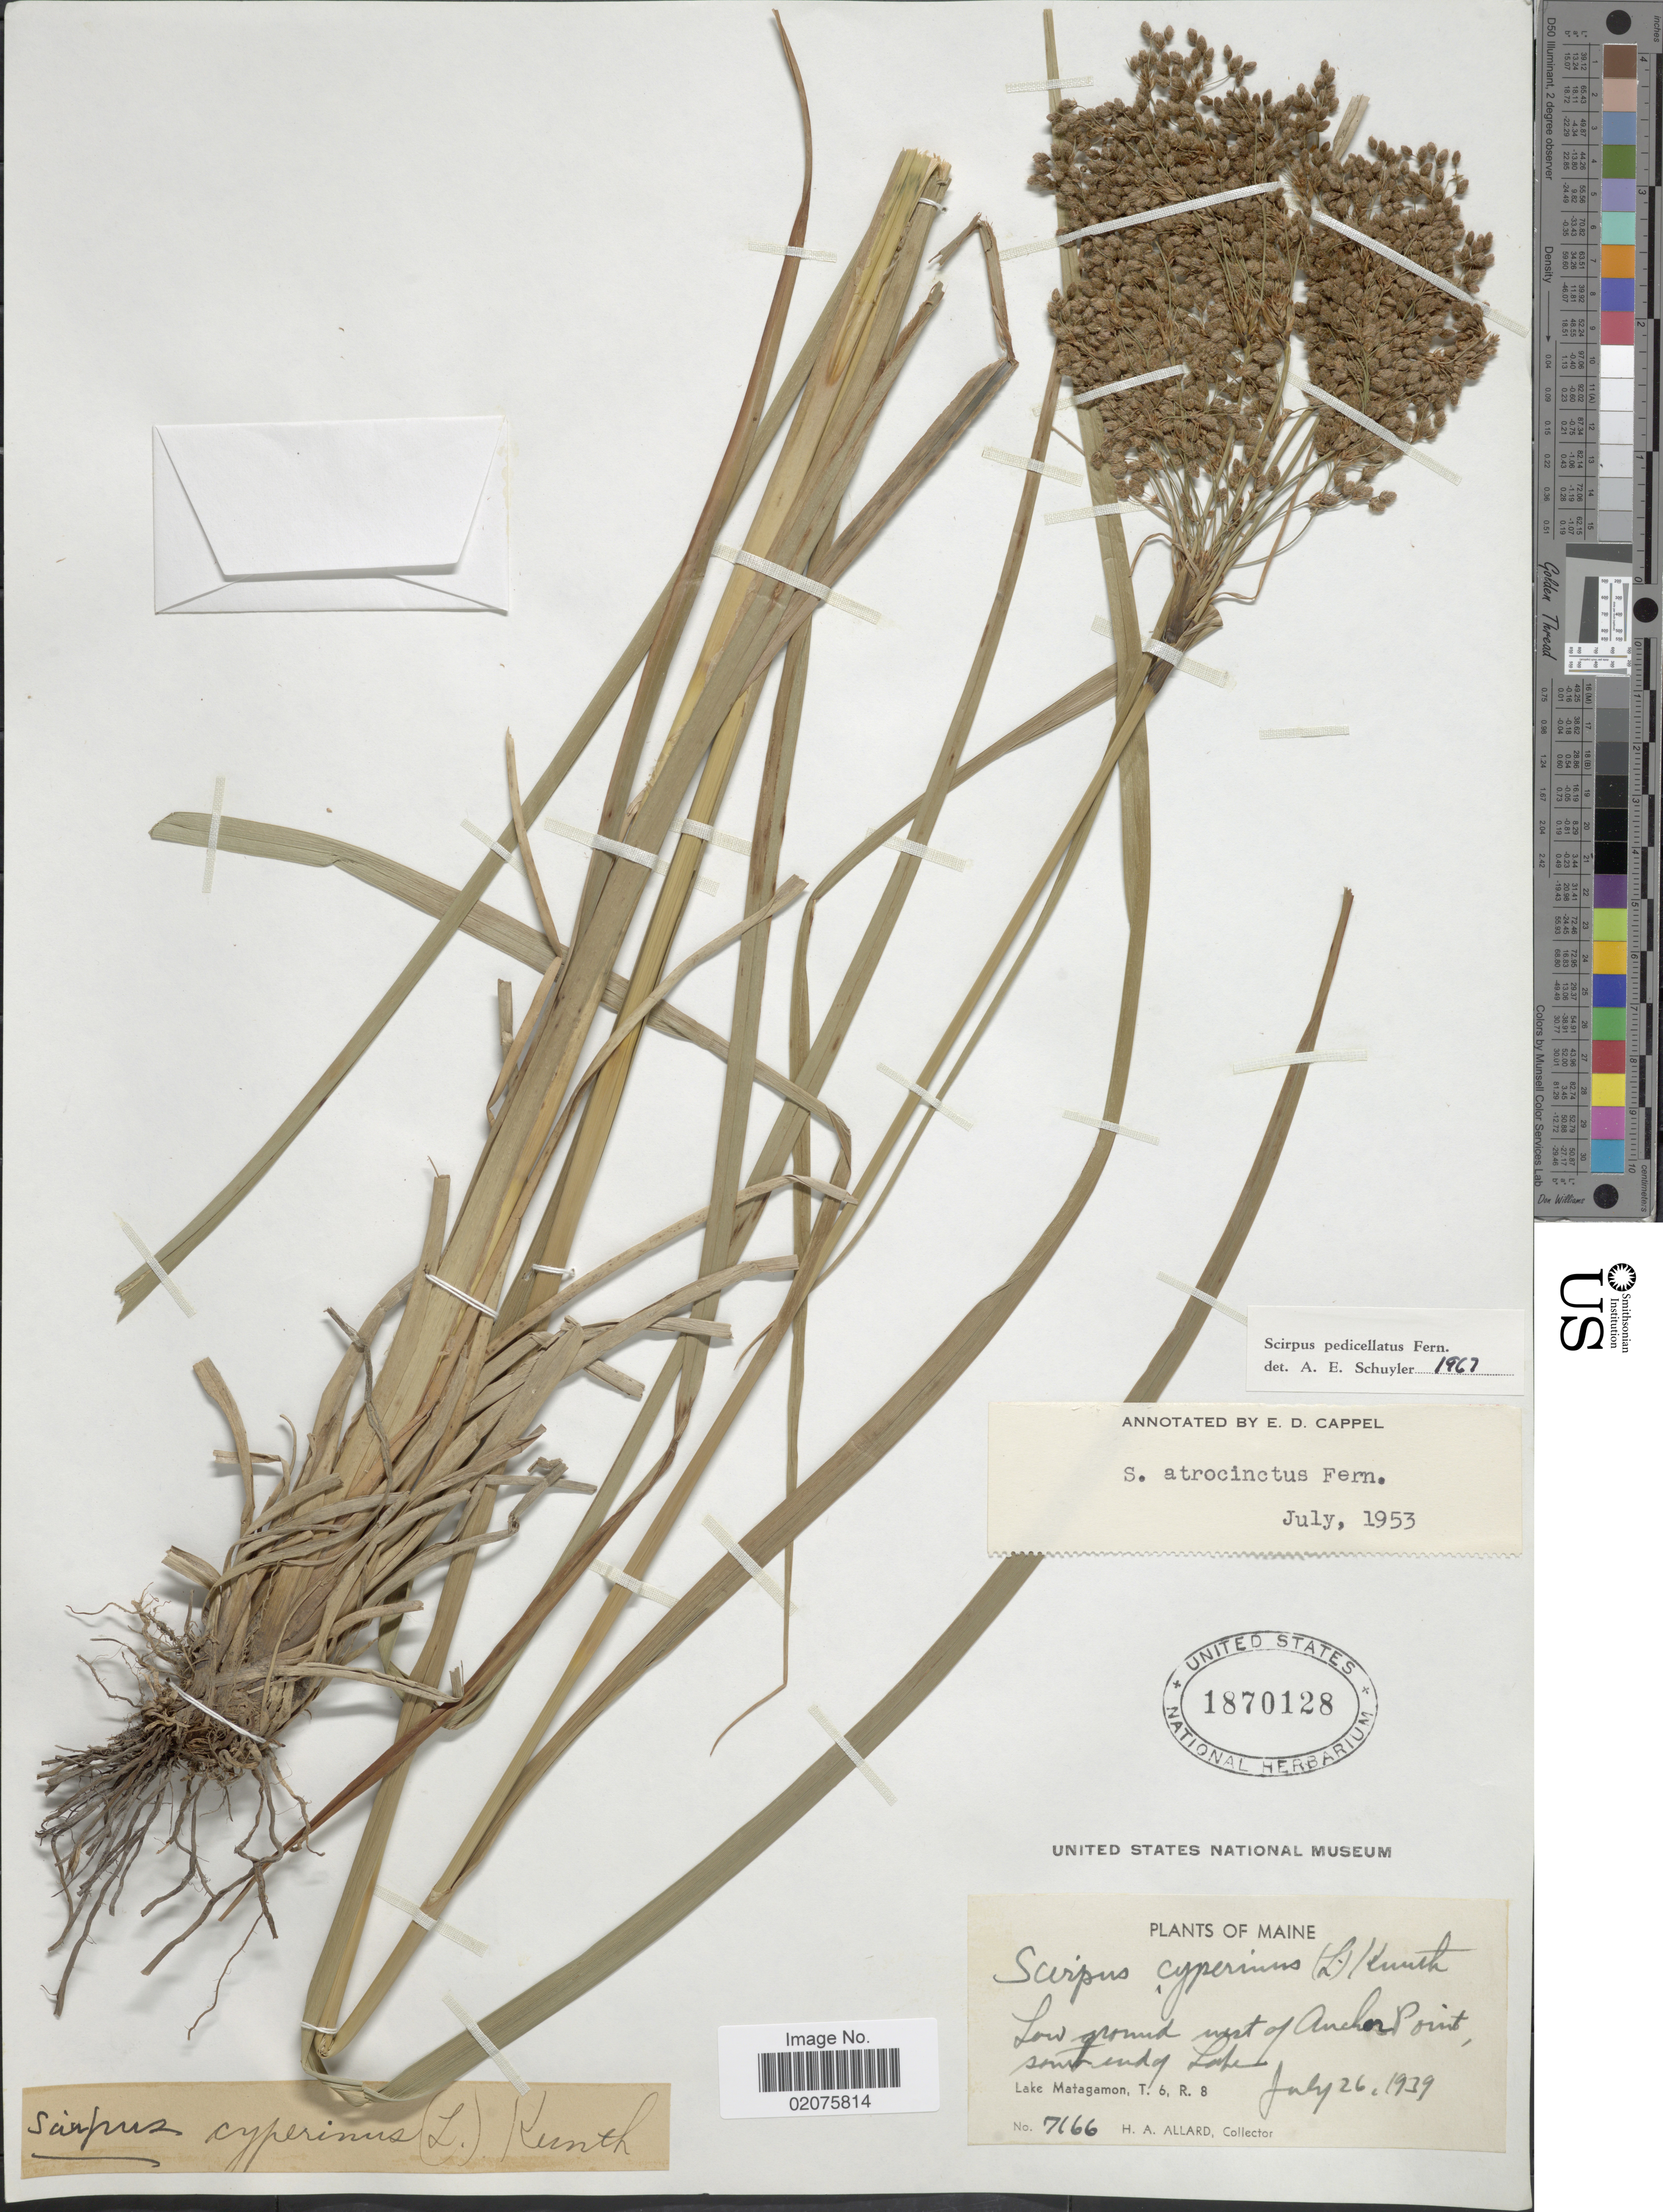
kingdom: Plantae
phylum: Tracheophyta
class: Liliopsida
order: Poales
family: Cyperaceae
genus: Scirpus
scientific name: Scirpus pedicellatus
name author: Fernald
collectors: H. A. Allard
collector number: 7166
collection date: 1939-07-26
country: United States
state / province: Maine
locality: Low ground west of Anchor Point, south end of Lake. Lake Matagamon, T. 6, R. 8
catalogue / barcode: US 1870128